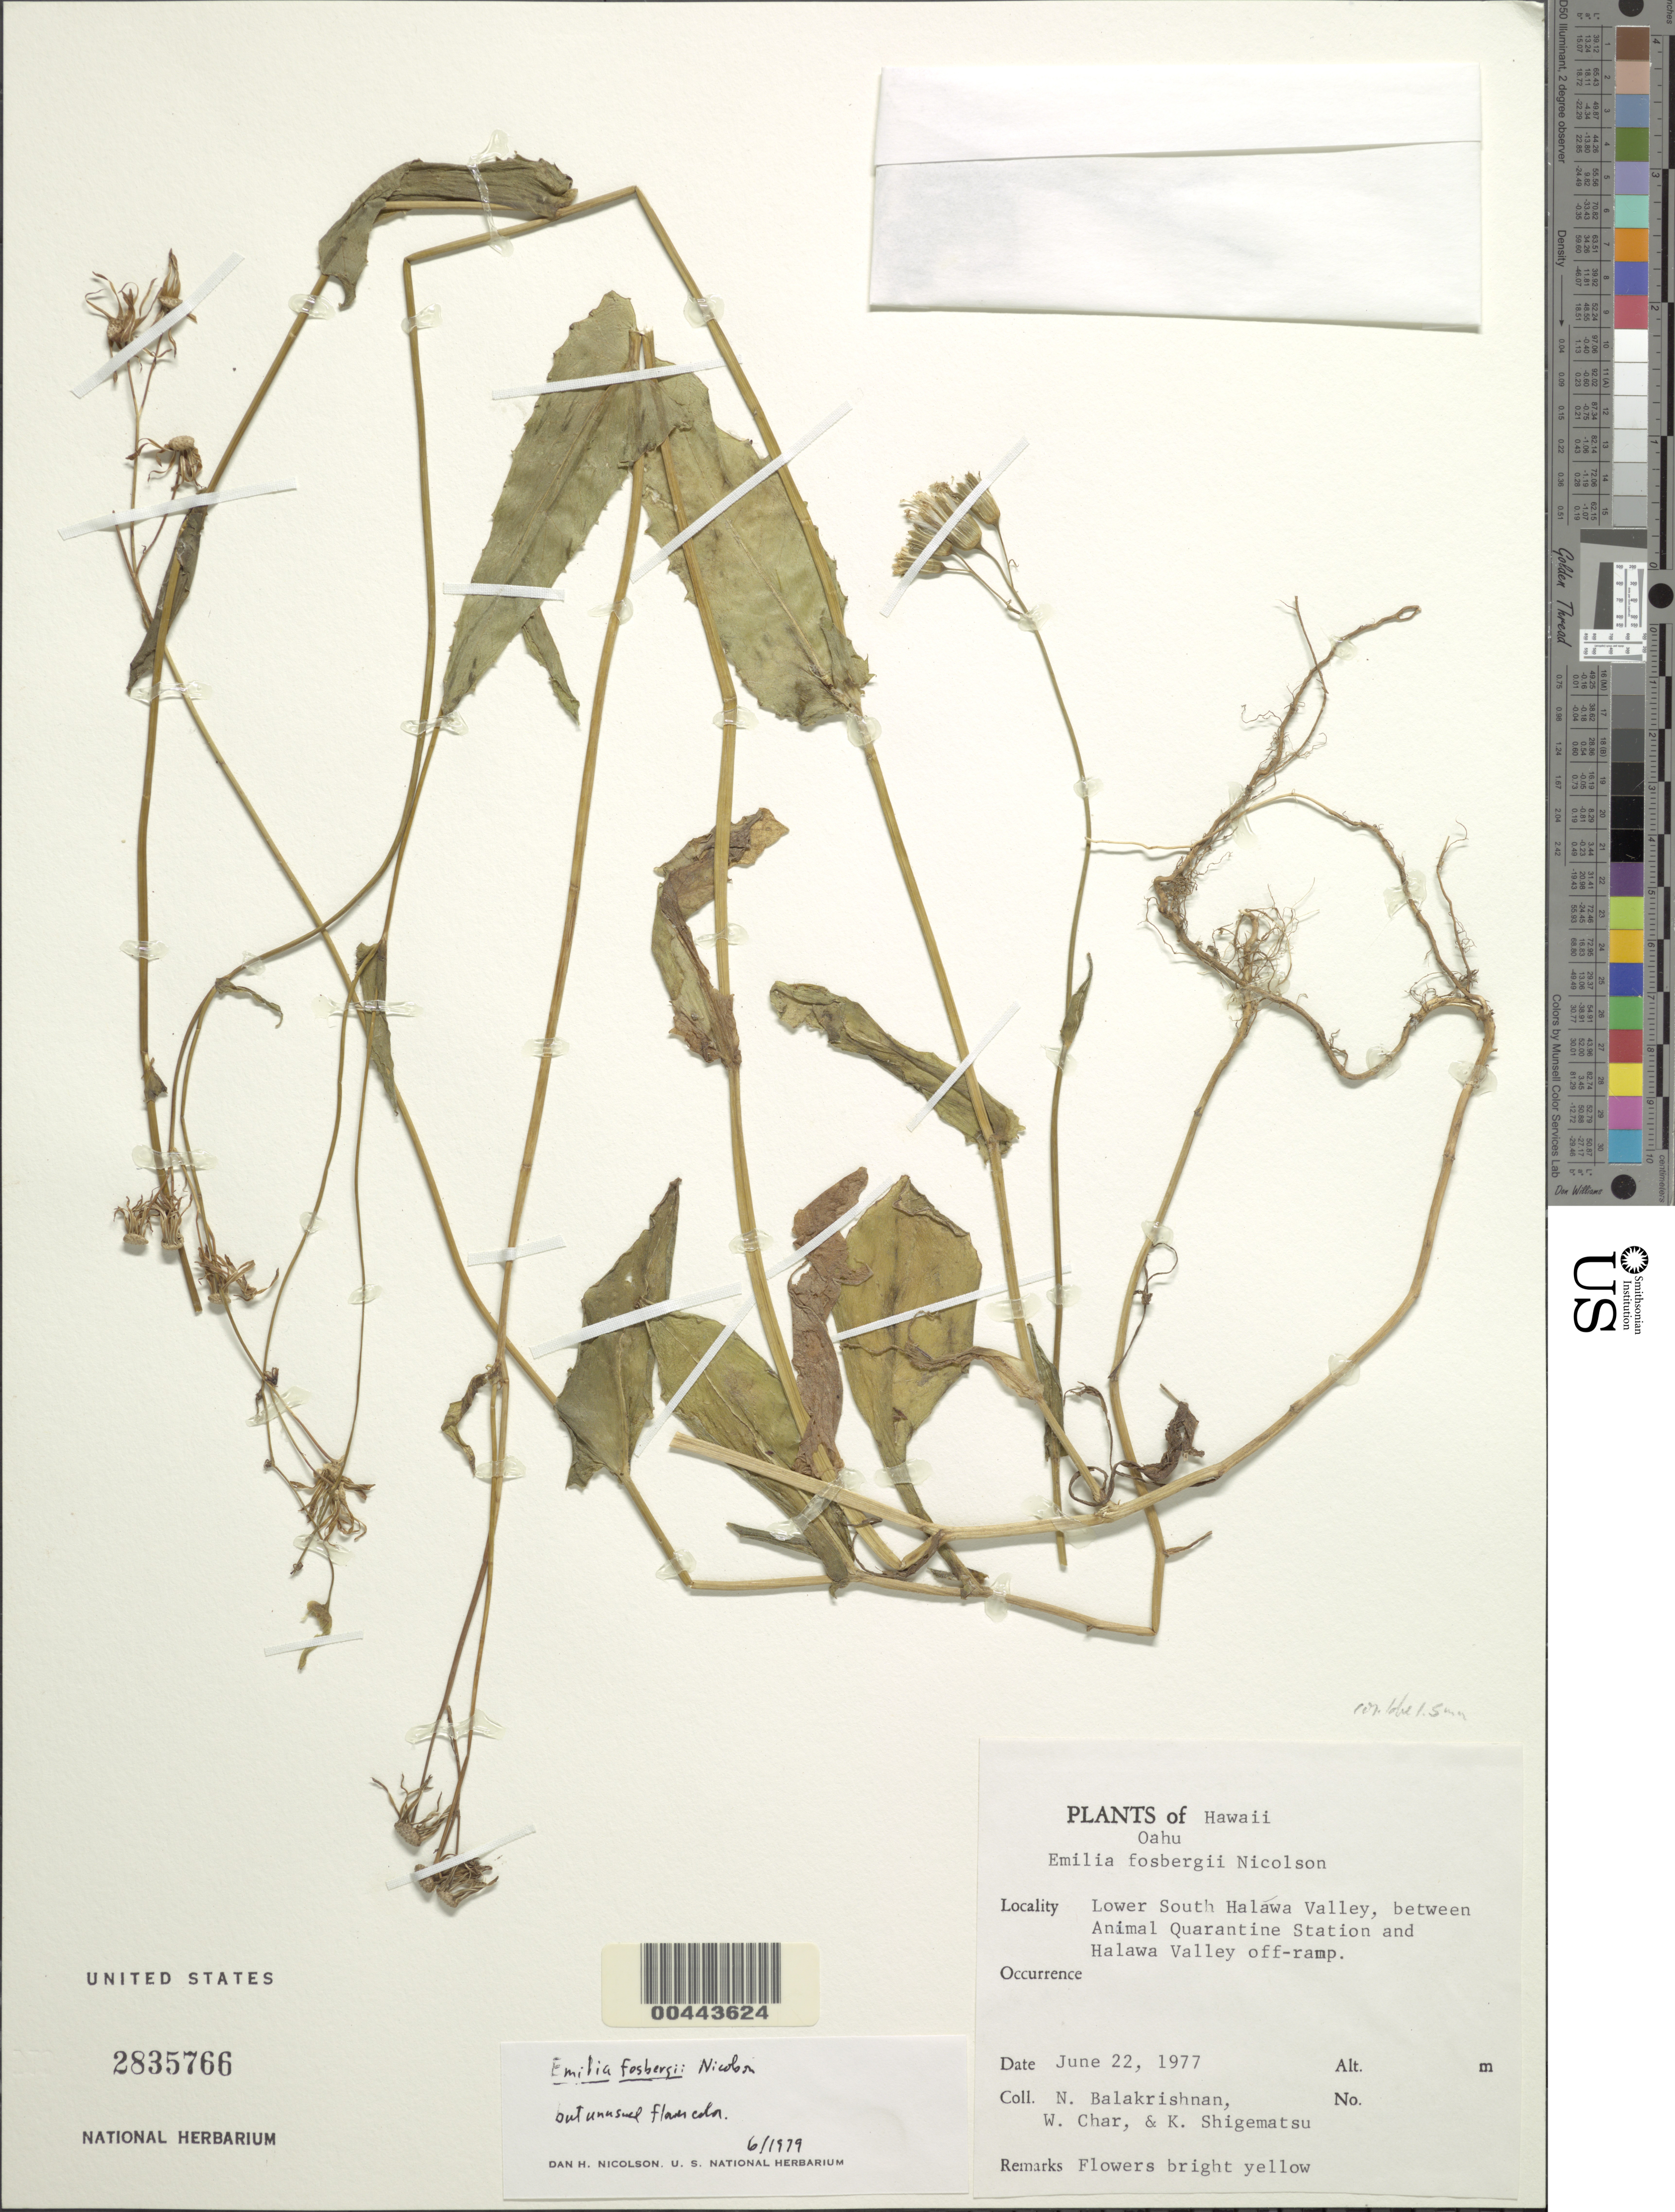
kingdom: Plantae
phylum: Tracheophyta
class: Magnoliopsida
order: Asterales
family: Asteraceae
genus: Emilia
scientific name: Emilia fosbergii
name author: Nicolson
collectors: N. Balakrishnan, W. Char & K. Shigematsu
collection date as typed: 22 Jun 1977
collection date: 1977-06-22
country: United States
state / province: Hawaii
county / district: Honolulu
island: Oahu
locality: Lower South Halawa Valley, between Animal Quarantine Station and Halawa Valley off-ramp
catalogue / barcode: US 2835766